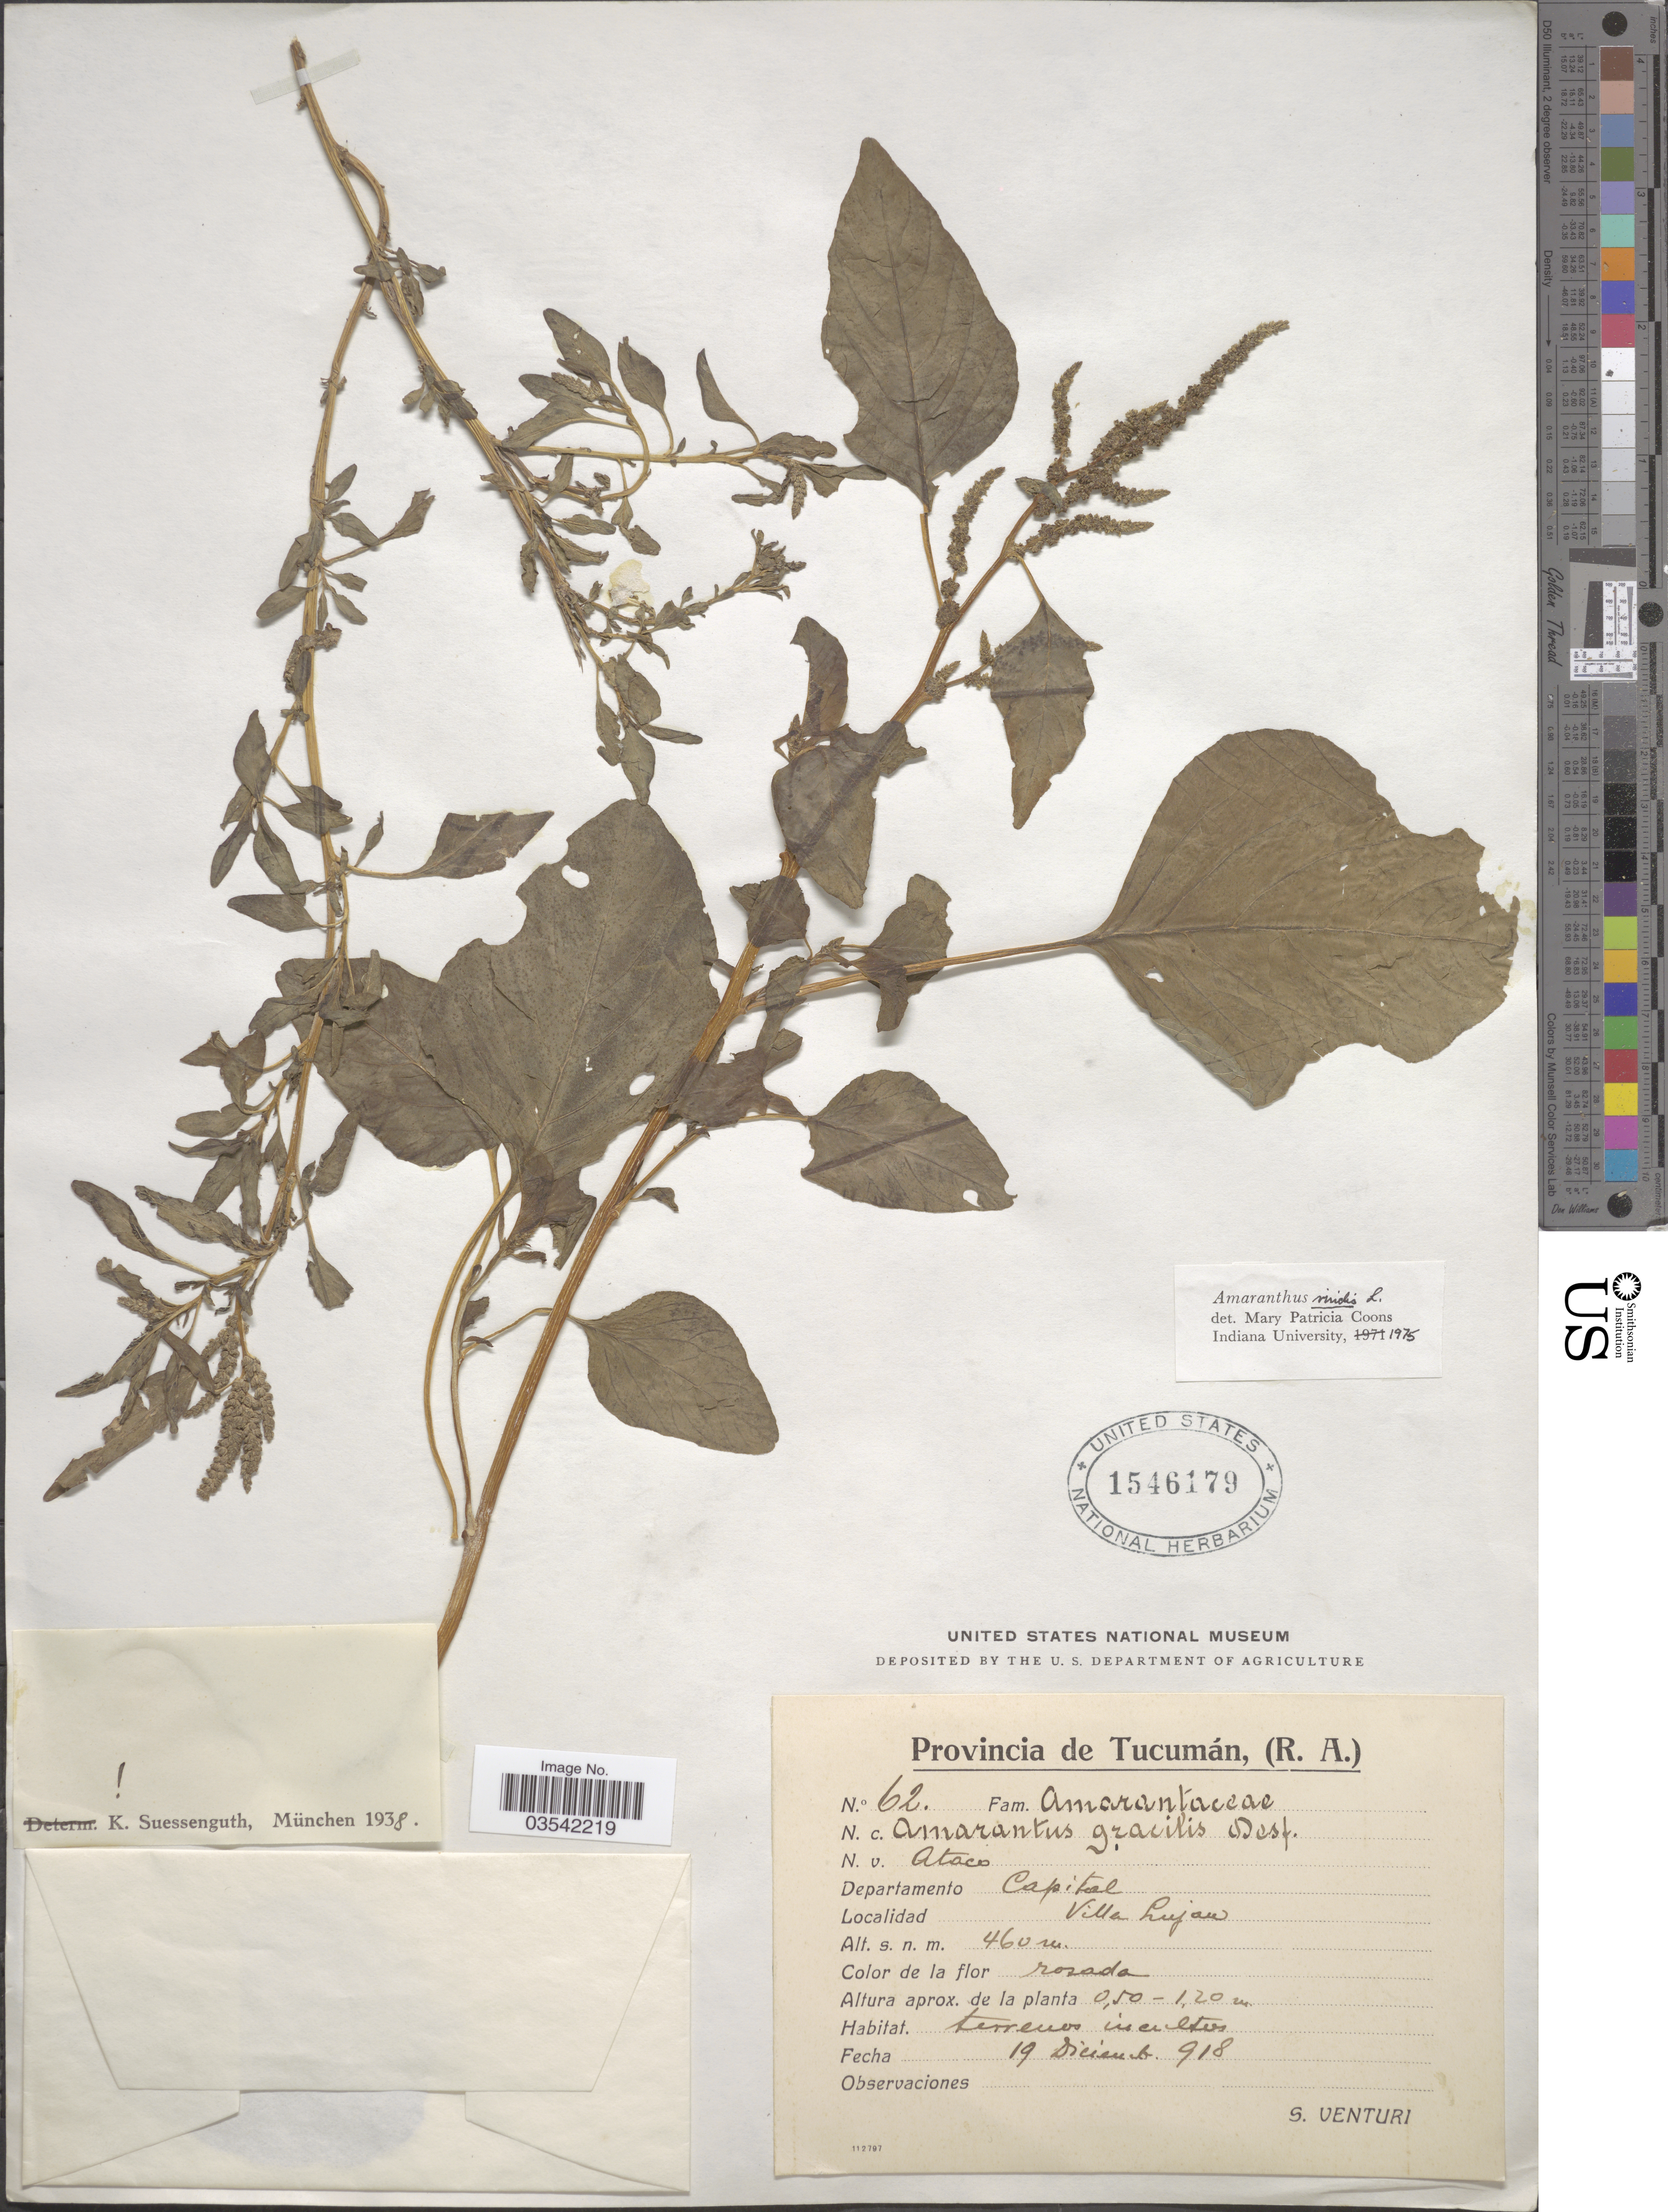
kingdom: Plantae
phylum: Tracheophyta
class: Magnoliopsida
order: Caryophyllales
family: Amaranthaceae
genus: Amaranthus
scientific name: Amaranthus viridis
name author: L.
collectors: S. Venturi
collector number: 62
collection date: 1918-12-19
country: Argentina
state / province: Tucuman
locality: Departamento Capital. Villa Lujan.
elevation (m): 460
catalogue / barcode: US 1546179